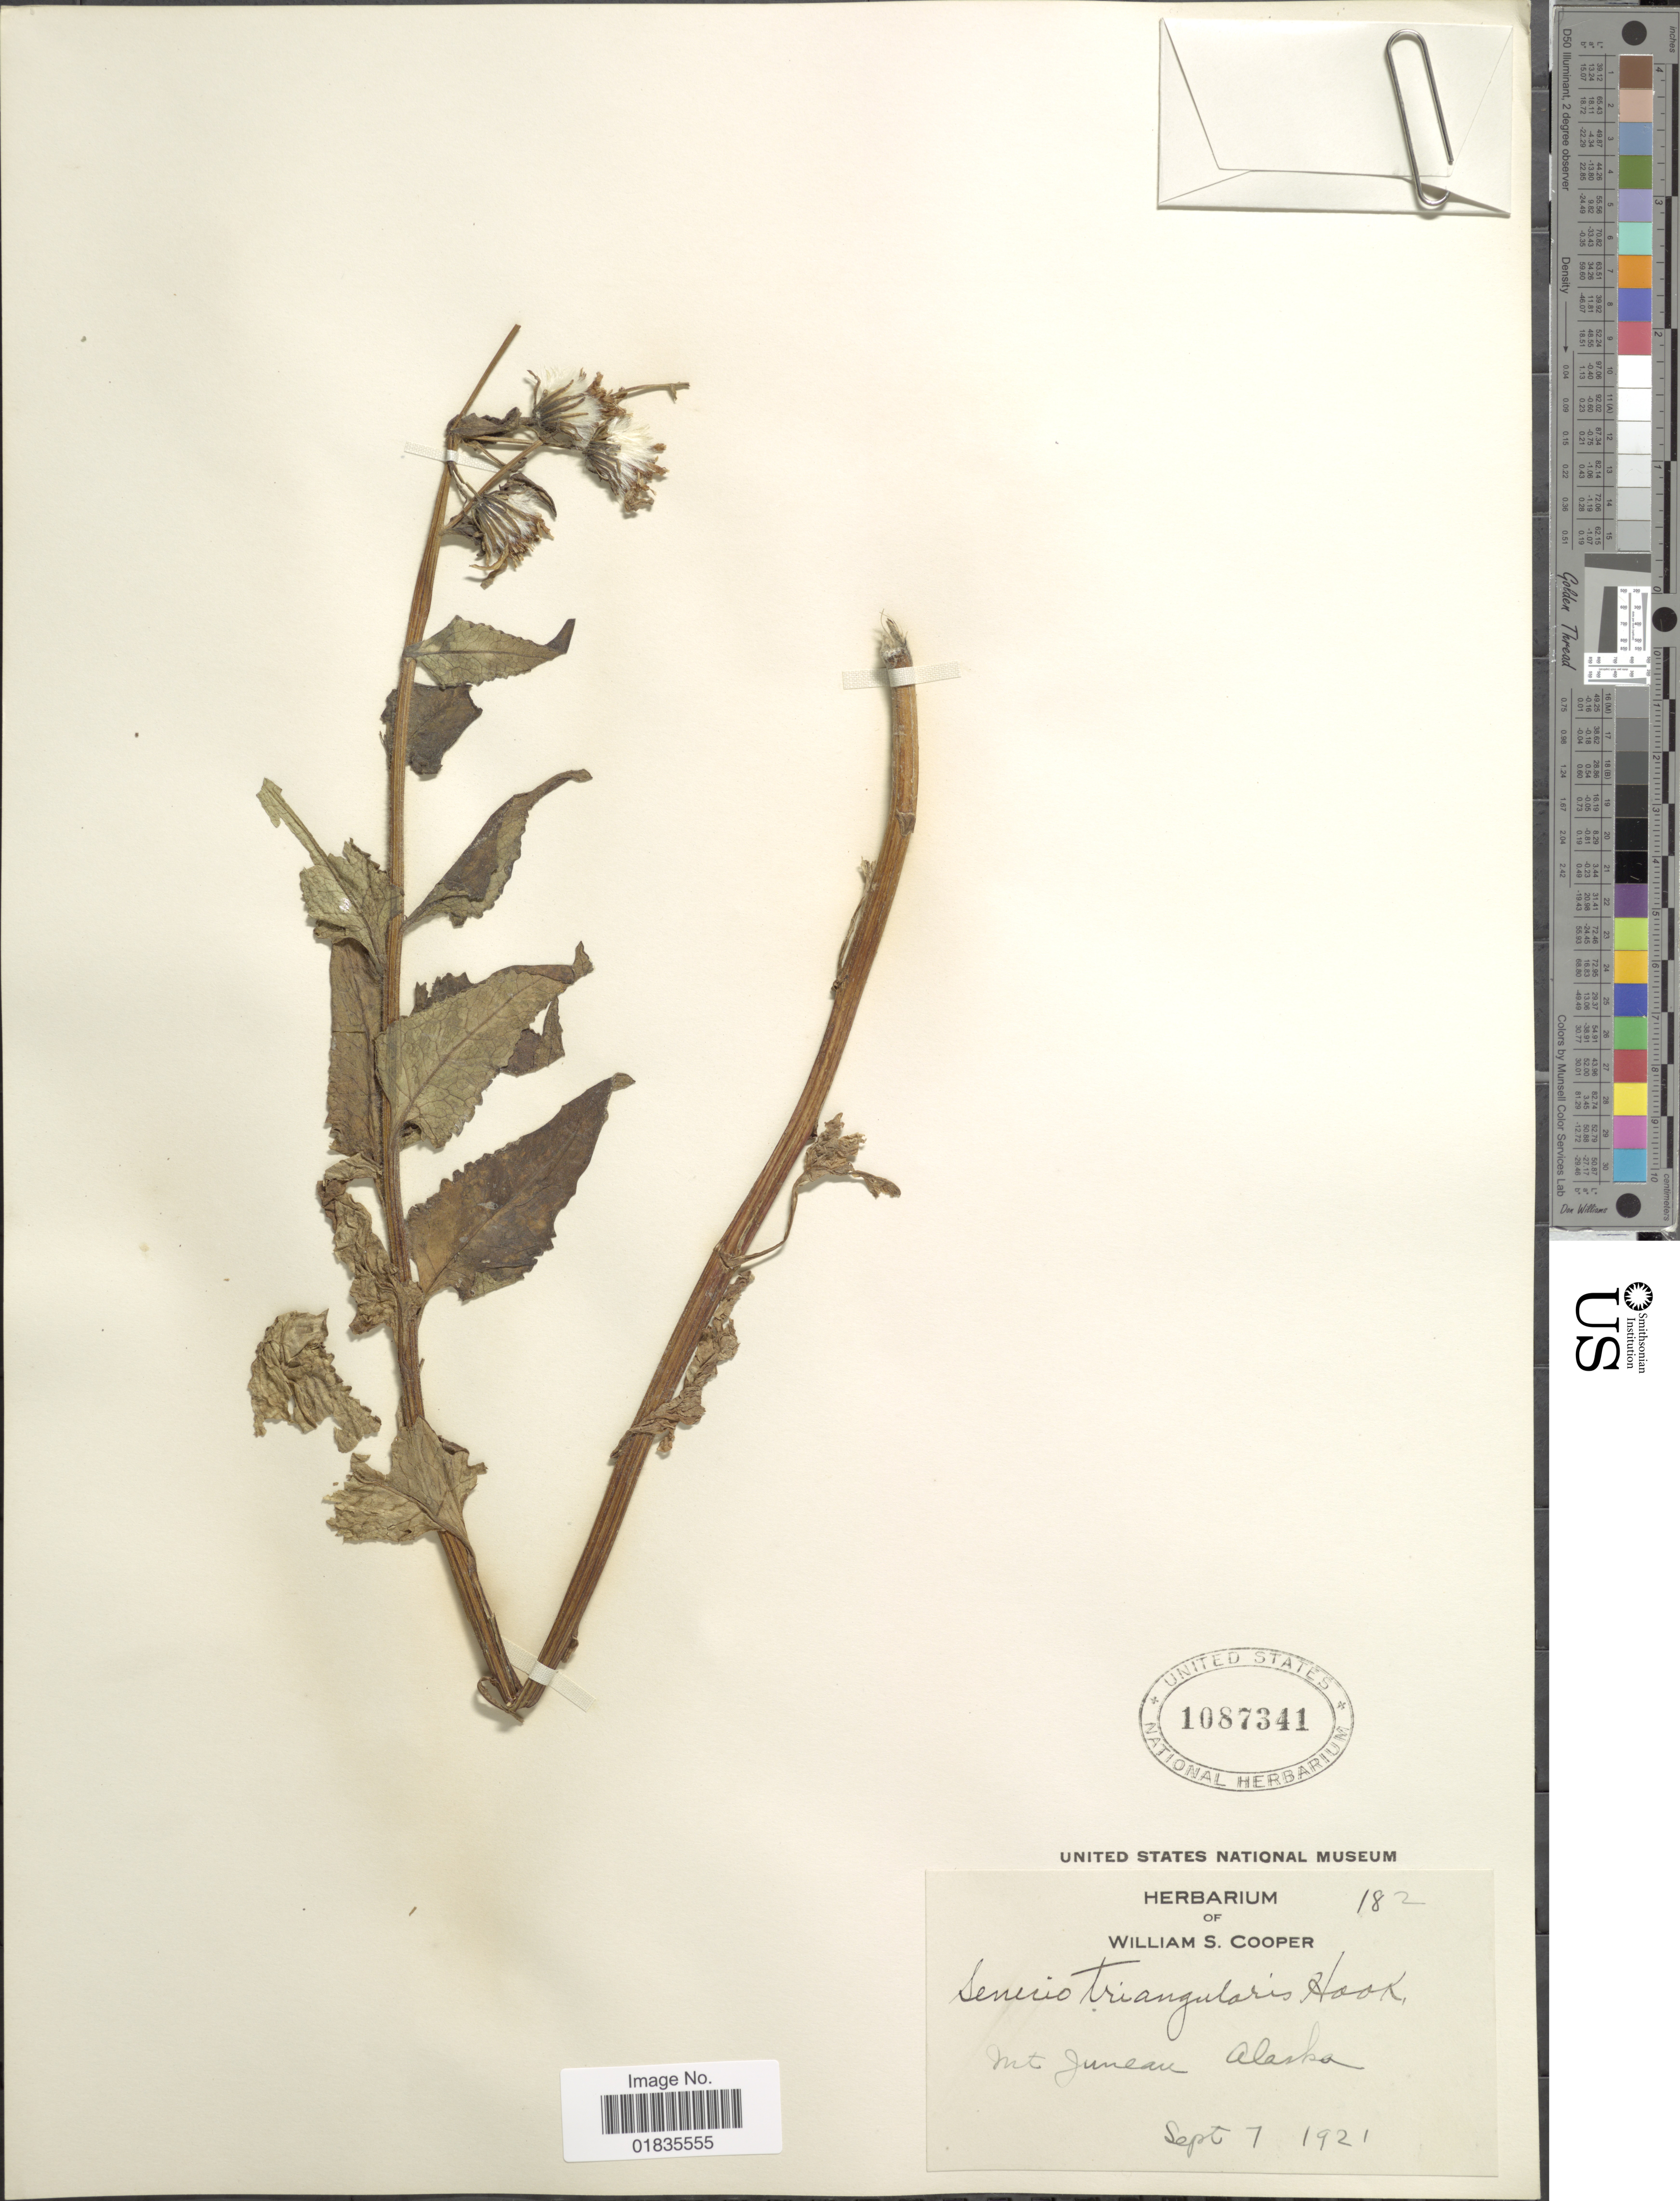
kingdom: Plantae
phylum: Tracheophyta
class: Magnoliopsida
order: Asterales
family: Asteraceae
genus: Senecio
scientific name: Senecio triangularis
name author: Hook.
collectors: ex Herb. William S. Cooper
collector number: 182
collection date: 1921-09-07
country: United States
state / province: Alaska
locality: Mt. Jueau.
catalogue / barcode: US 1087341